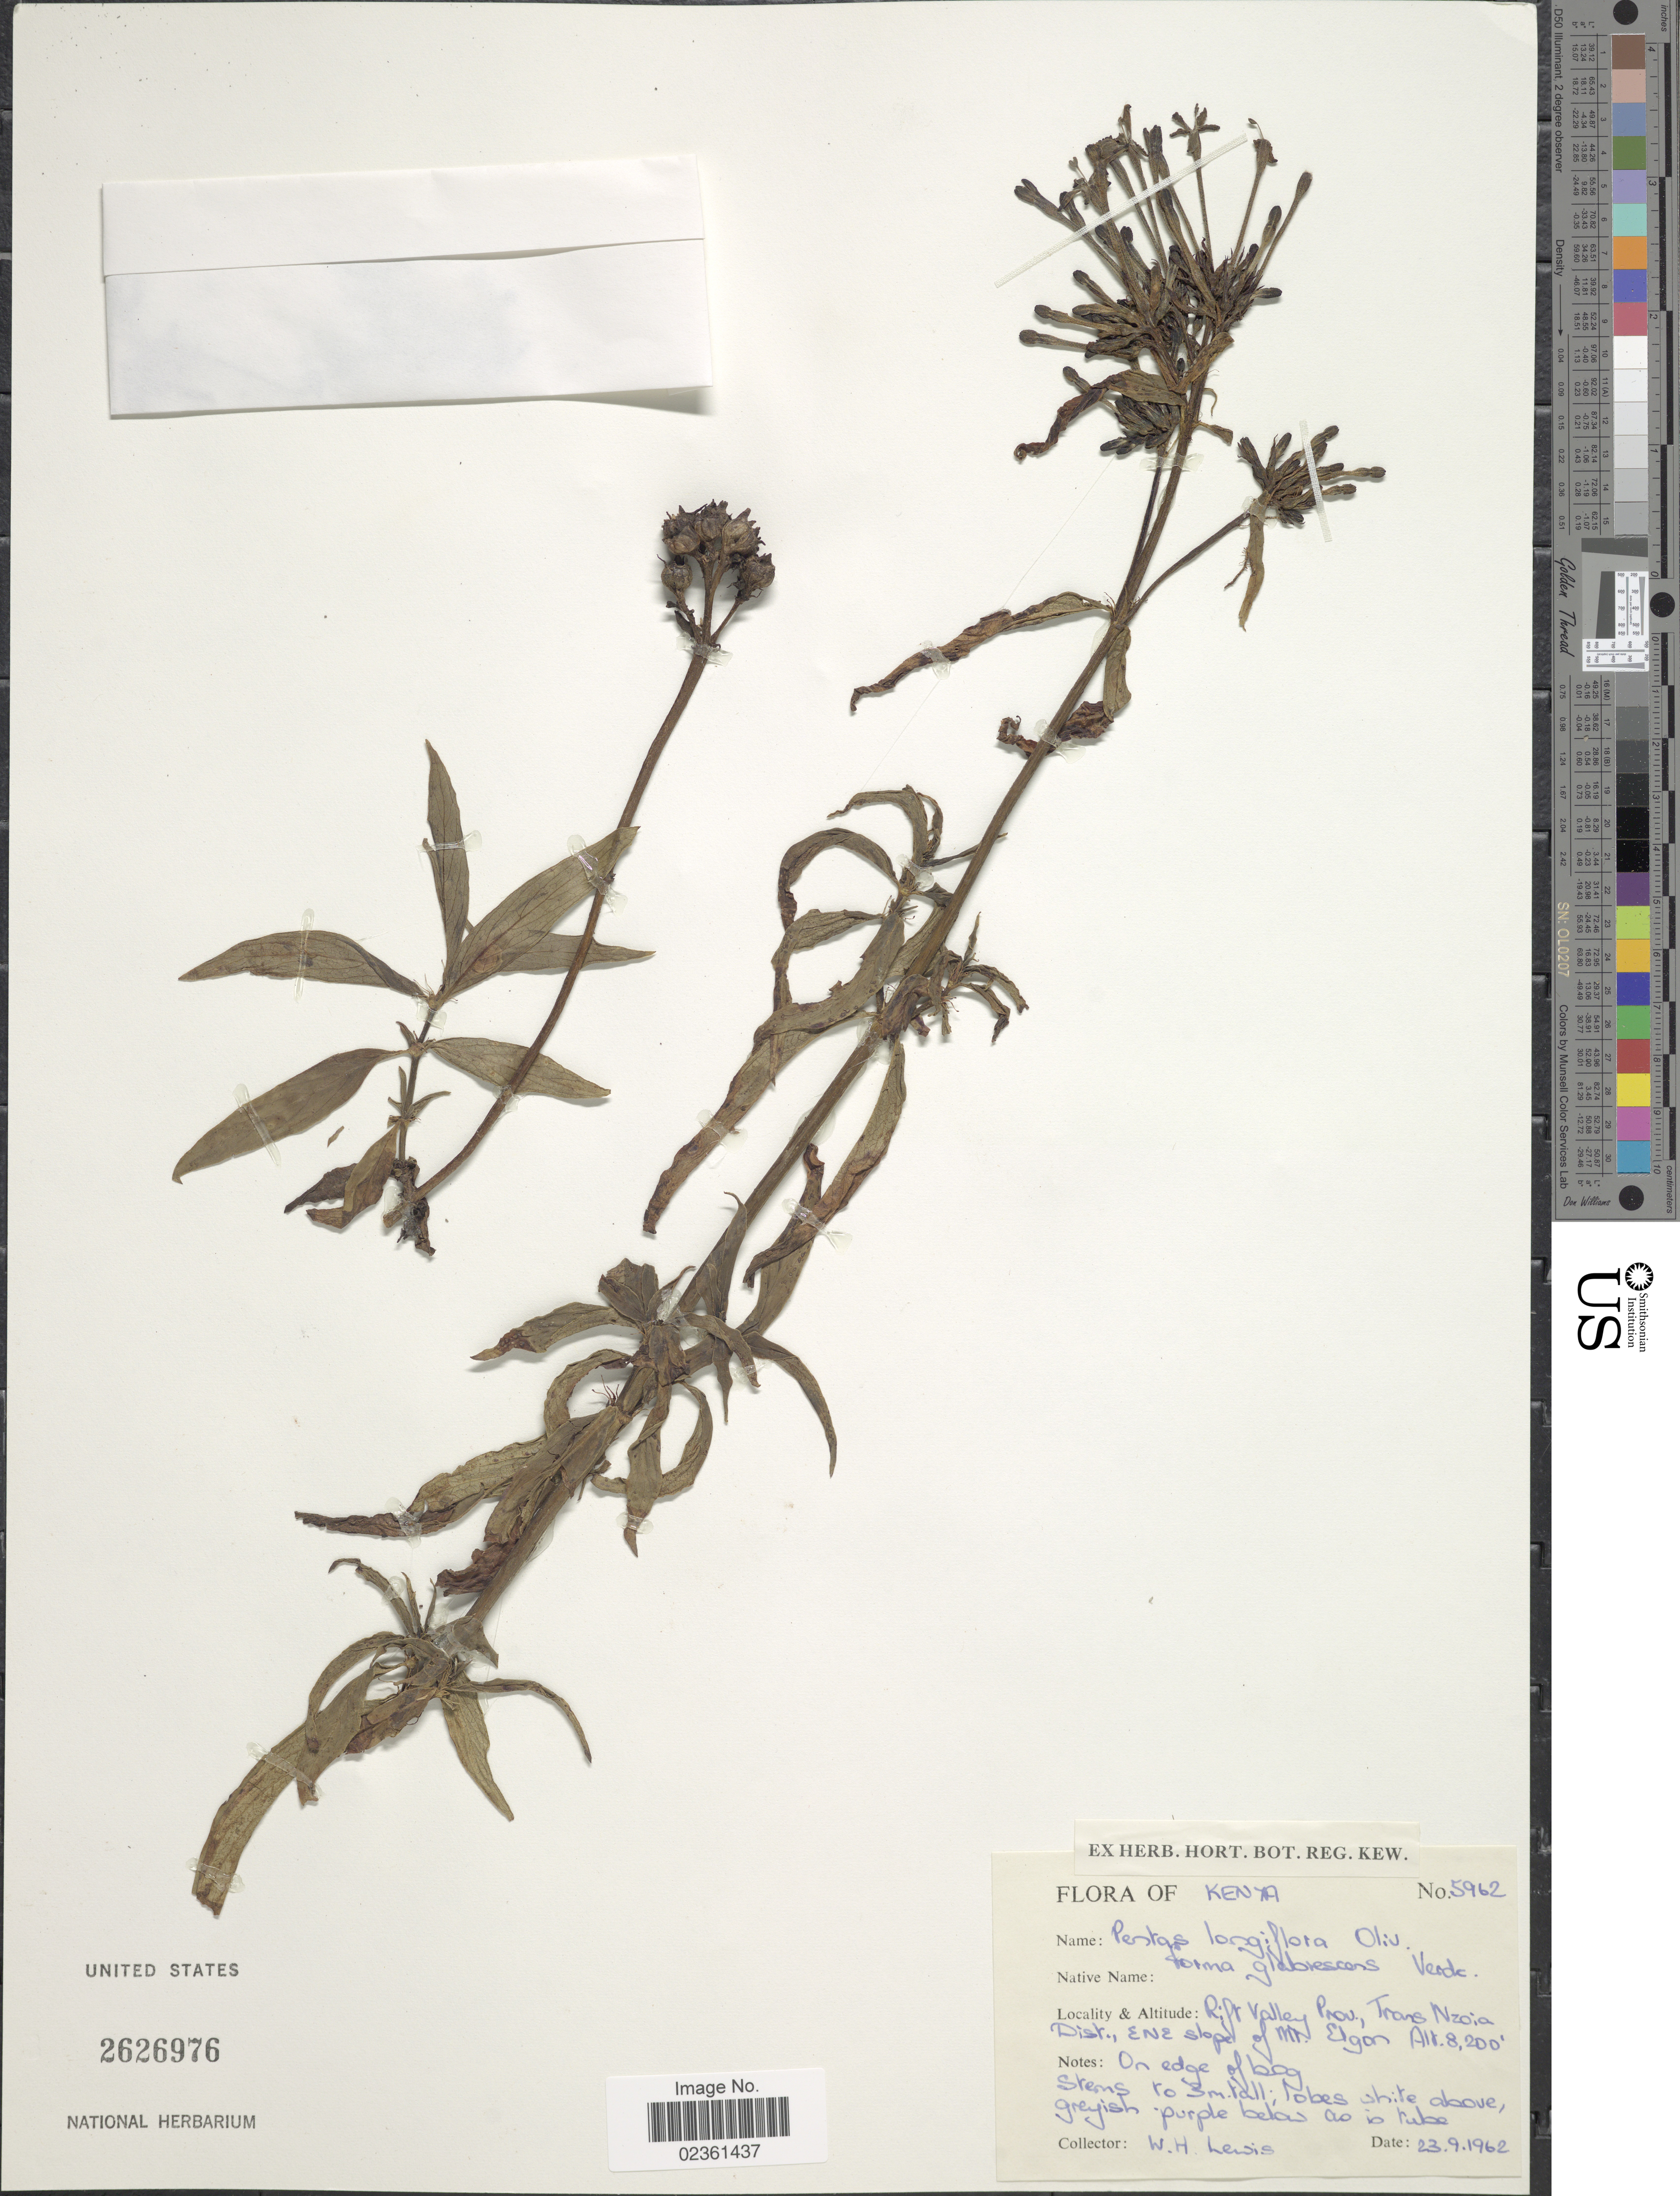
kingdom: Plantae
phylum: Tracheophyta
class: Magnoliopsida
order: Gentianales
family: Rubiaceae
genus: Pentas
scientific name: Pentas longiflora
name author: Oliv.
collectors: W. H. Lewis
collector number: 5962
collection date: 1962-09-23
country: Kenya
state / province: Trans Nzoia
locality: Trans Nzoia Dist., ENE slope of Mt. Elgon, on edge of bog.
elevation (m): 2499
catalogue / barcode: US 2626976